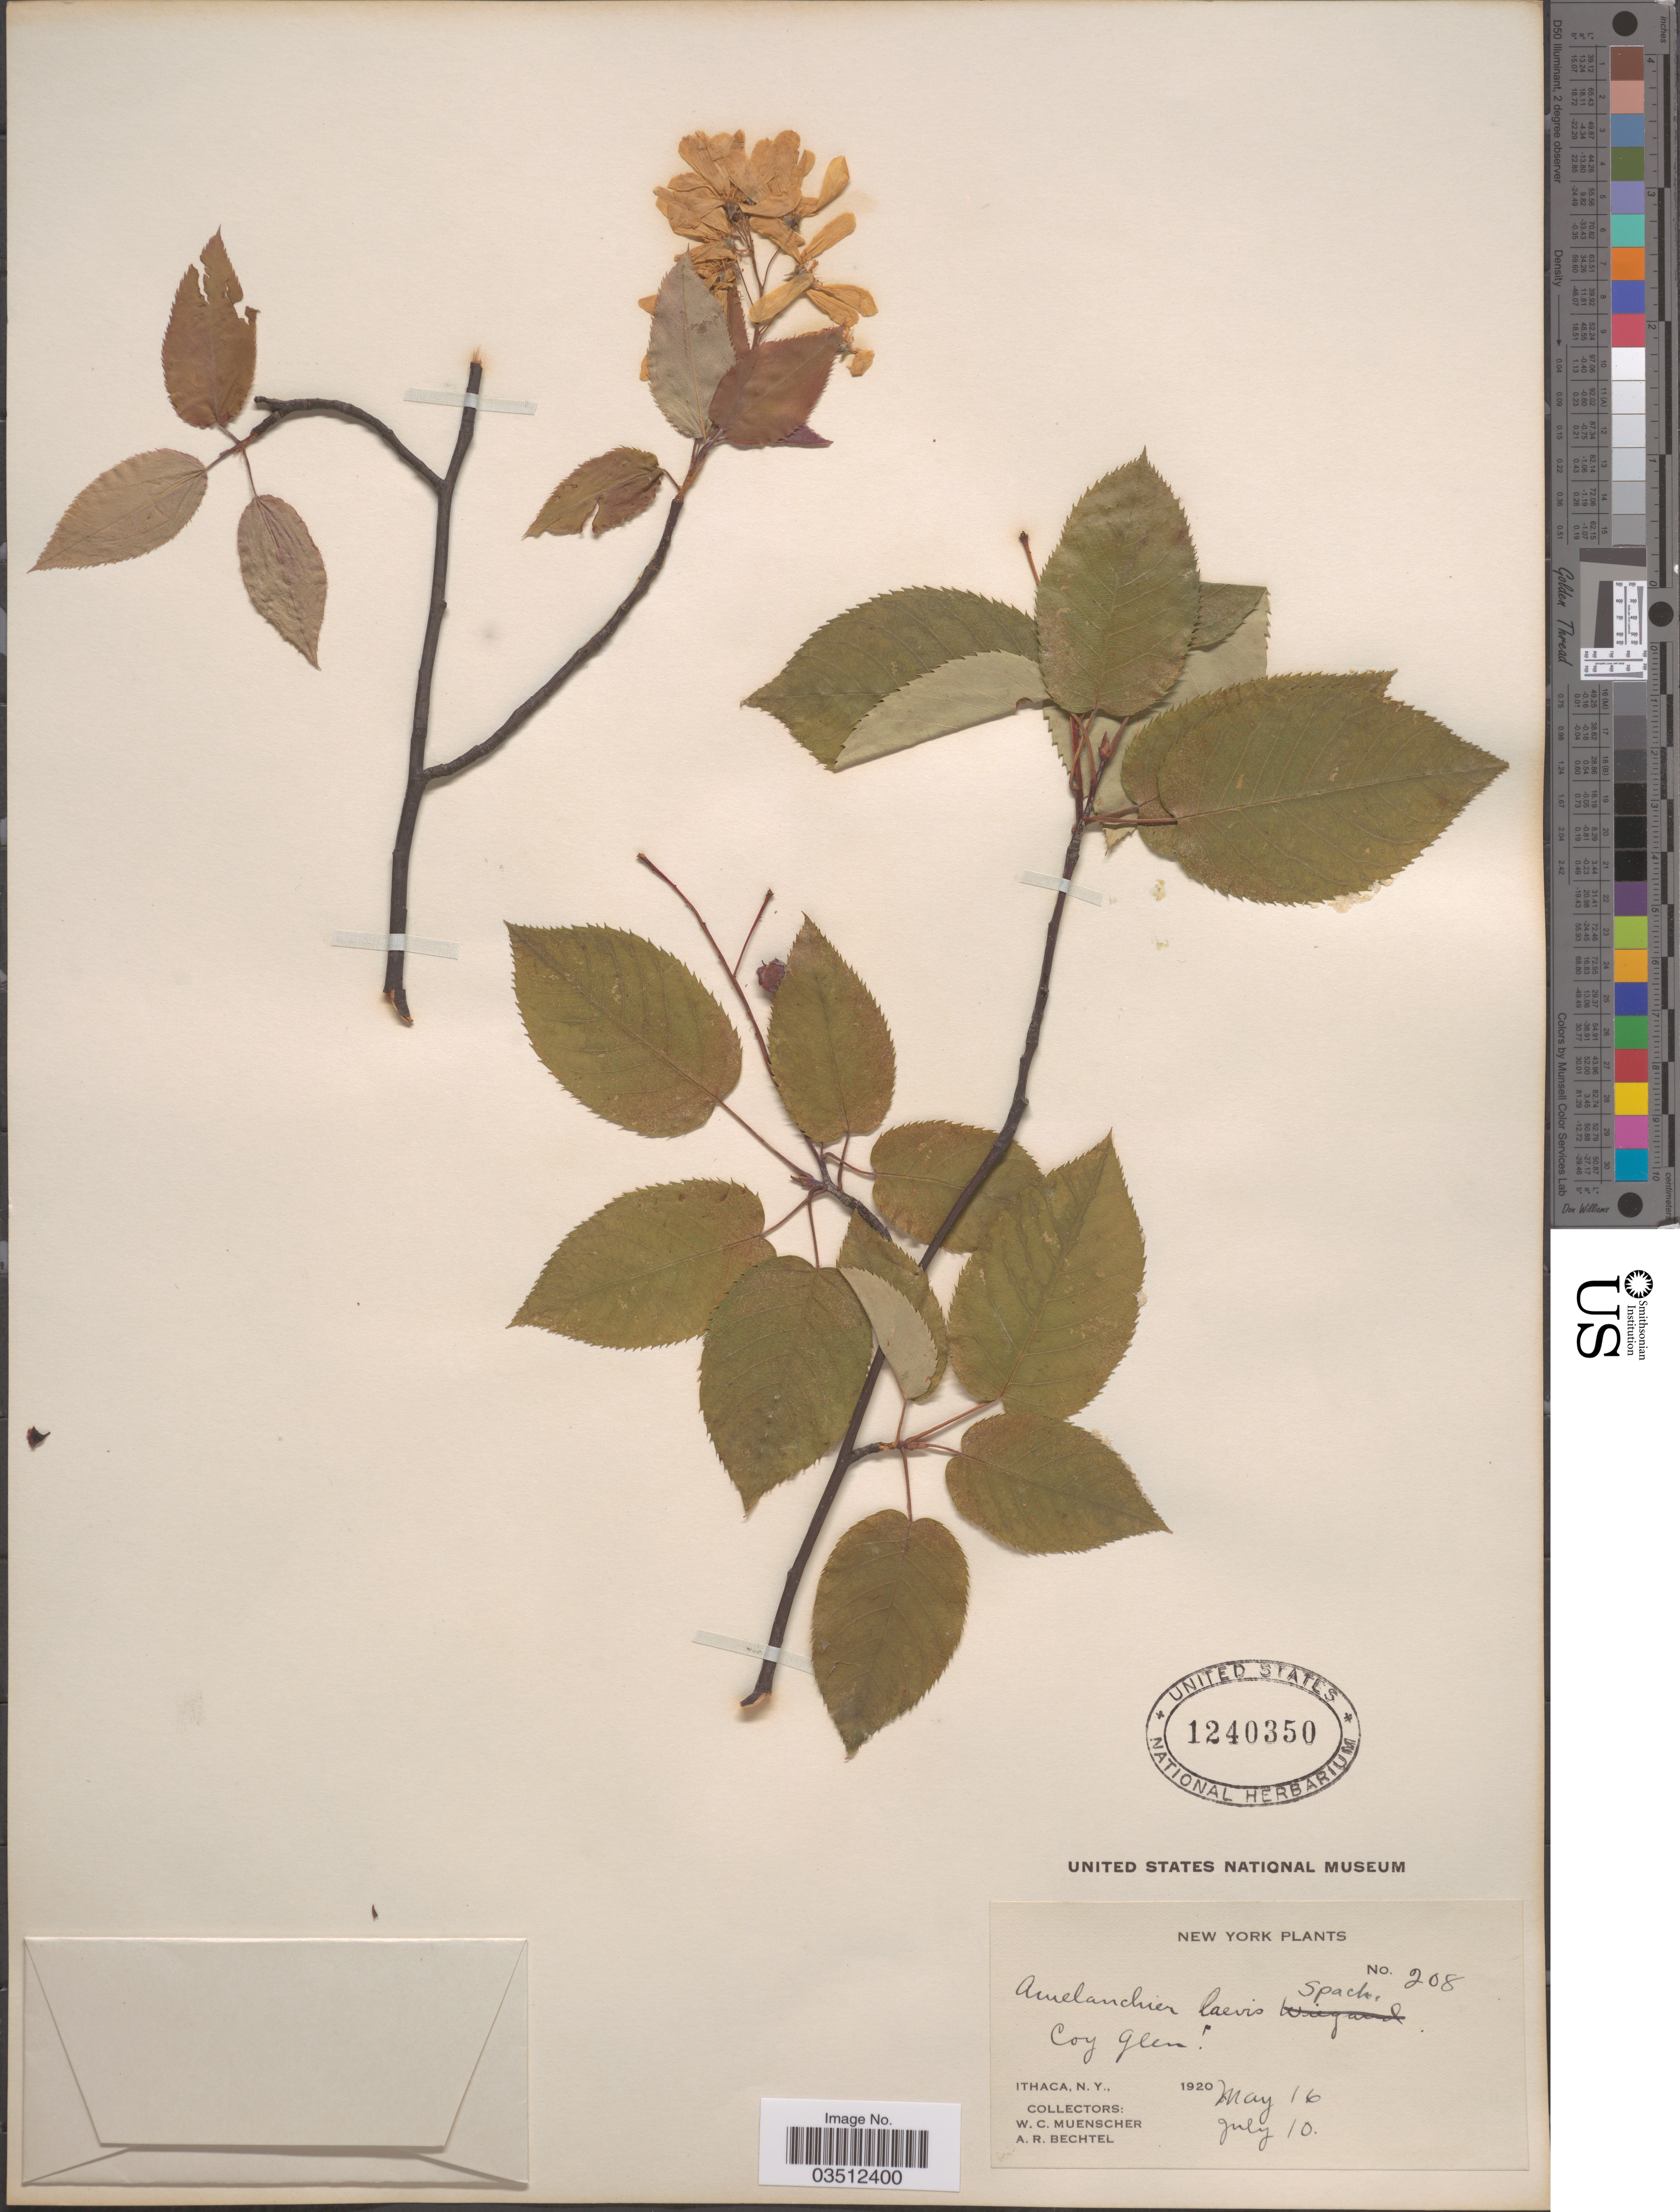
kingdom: Plantae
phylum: Tracheophyta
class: Magnoliopsida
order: Rosales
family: Rosaceae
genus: Amelanchier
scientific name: Amelanchier laevis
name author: Wiegand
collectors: W. Muenscher & A. Bechtel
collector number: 208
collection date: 1920-05-16/1920-07-10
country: United States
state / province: New York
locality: Ithaca.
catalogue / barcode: US 1240350